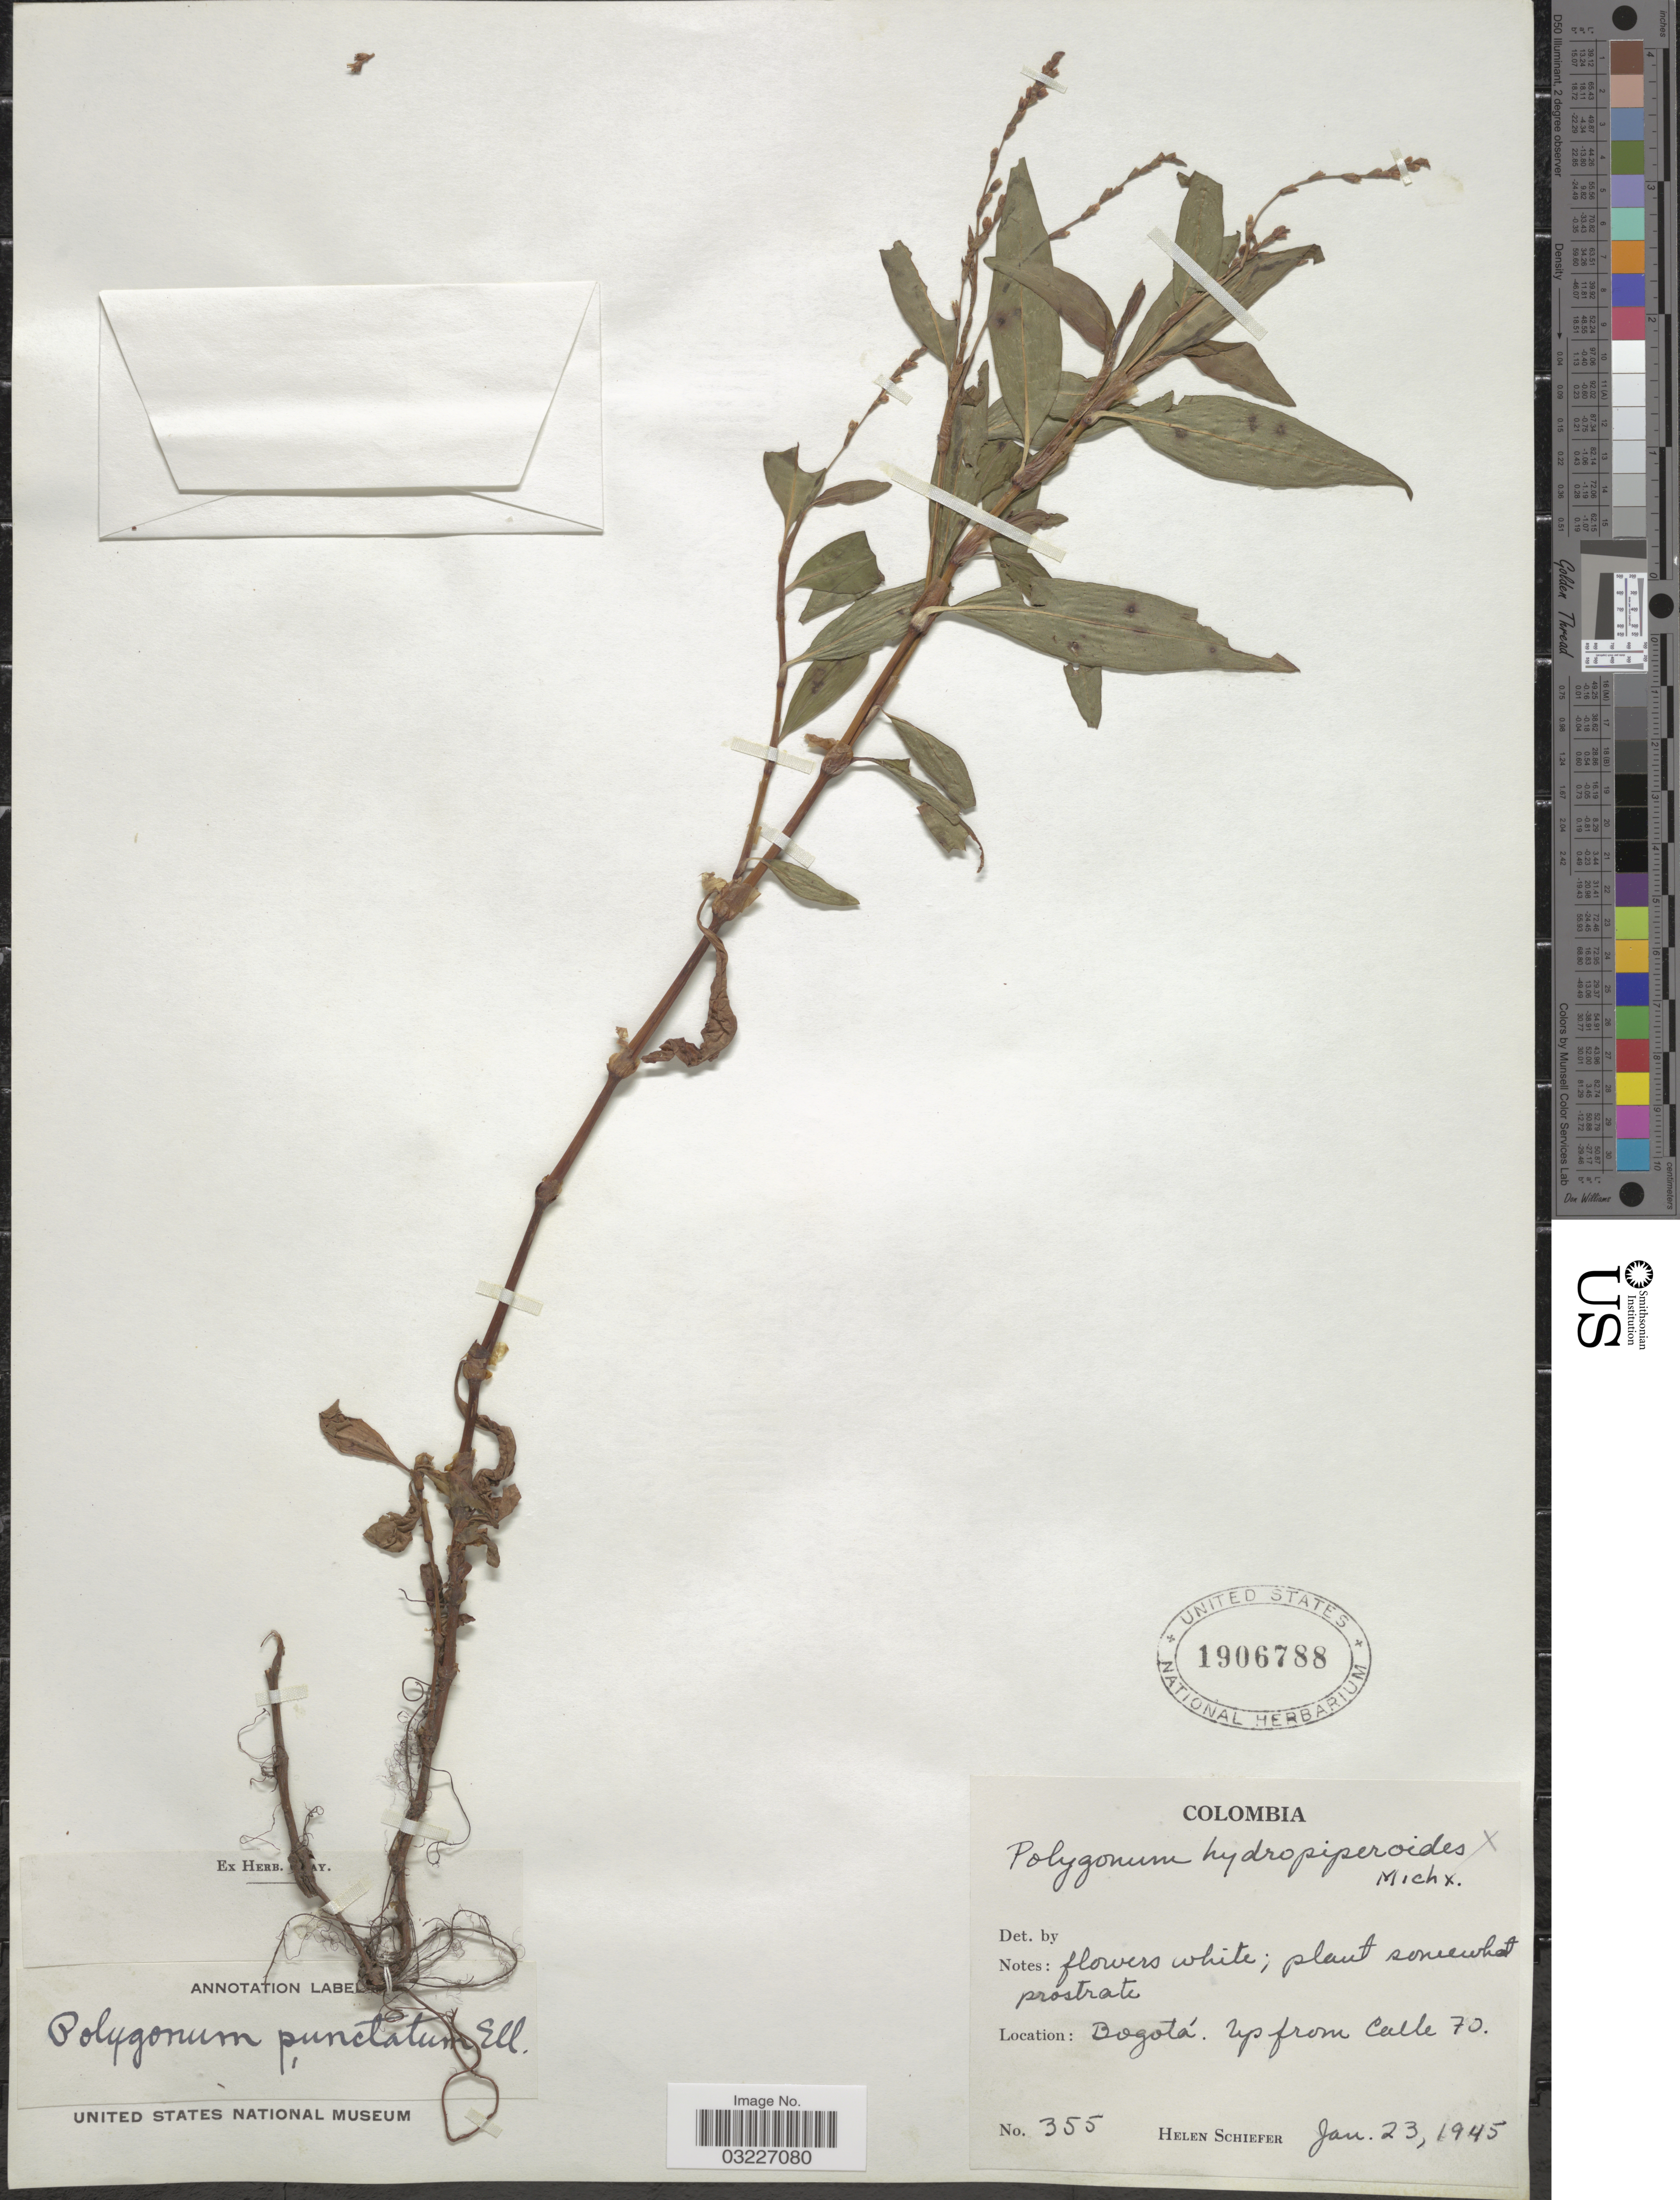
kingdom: Plantae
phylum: Tracheophyta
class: Magnoliopsida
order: Caryophyllales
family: Polygonaceae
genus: Polygonum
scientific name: Polygonum opelousanum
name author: Riddell ex Small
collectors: H. Schiefer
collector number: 355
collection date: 1945-01-23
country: Colombia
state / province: Bogota D.C.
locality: Bogotá. Up from Calle 70.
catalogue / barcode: US 1906788